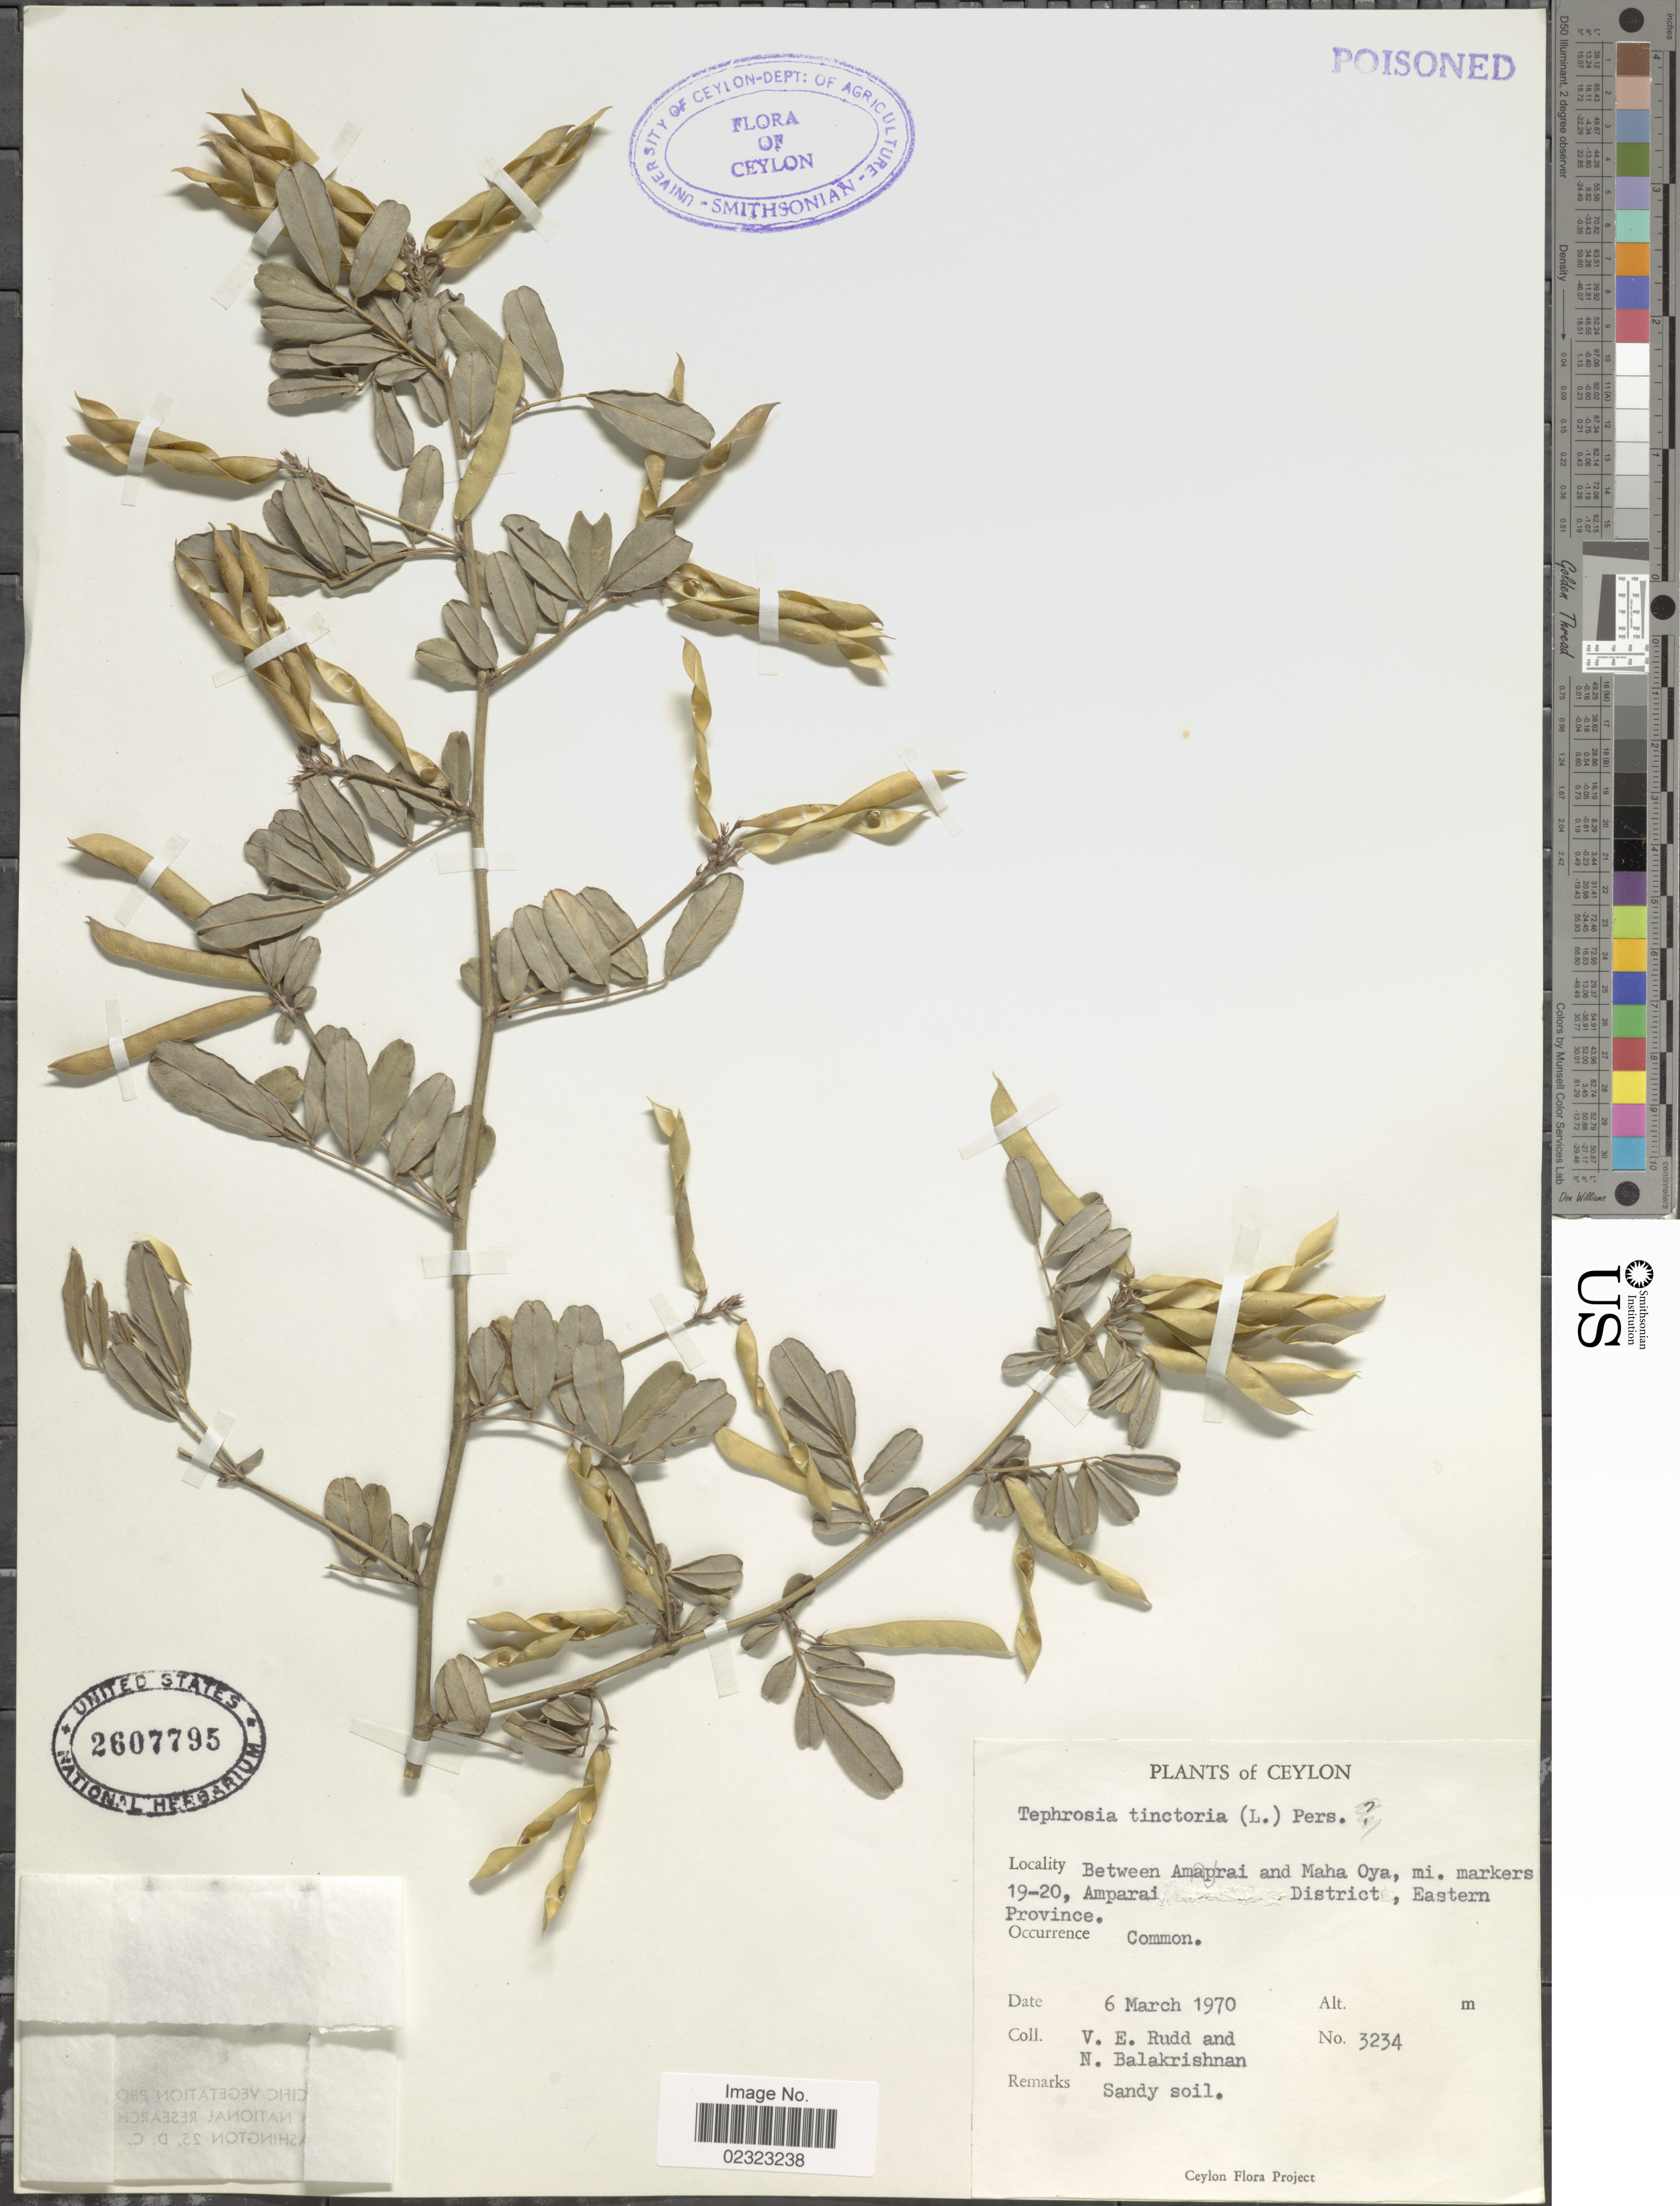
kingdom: Plantae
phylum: Tracheophyta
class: Magnoliopsida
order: Fabales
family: Fabaceae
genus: Tephrosia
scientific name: Tephrosia tinctoria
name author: Pers.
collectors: V. E. Rudd & N. Balakrishnan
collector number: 3234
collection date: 1970-03-06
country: Sri Lanka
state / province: Eastern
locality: Ceylon, between Amparai and Maha Oya, mi. markers 19-20, Amparai District.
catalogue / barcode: US 2607795